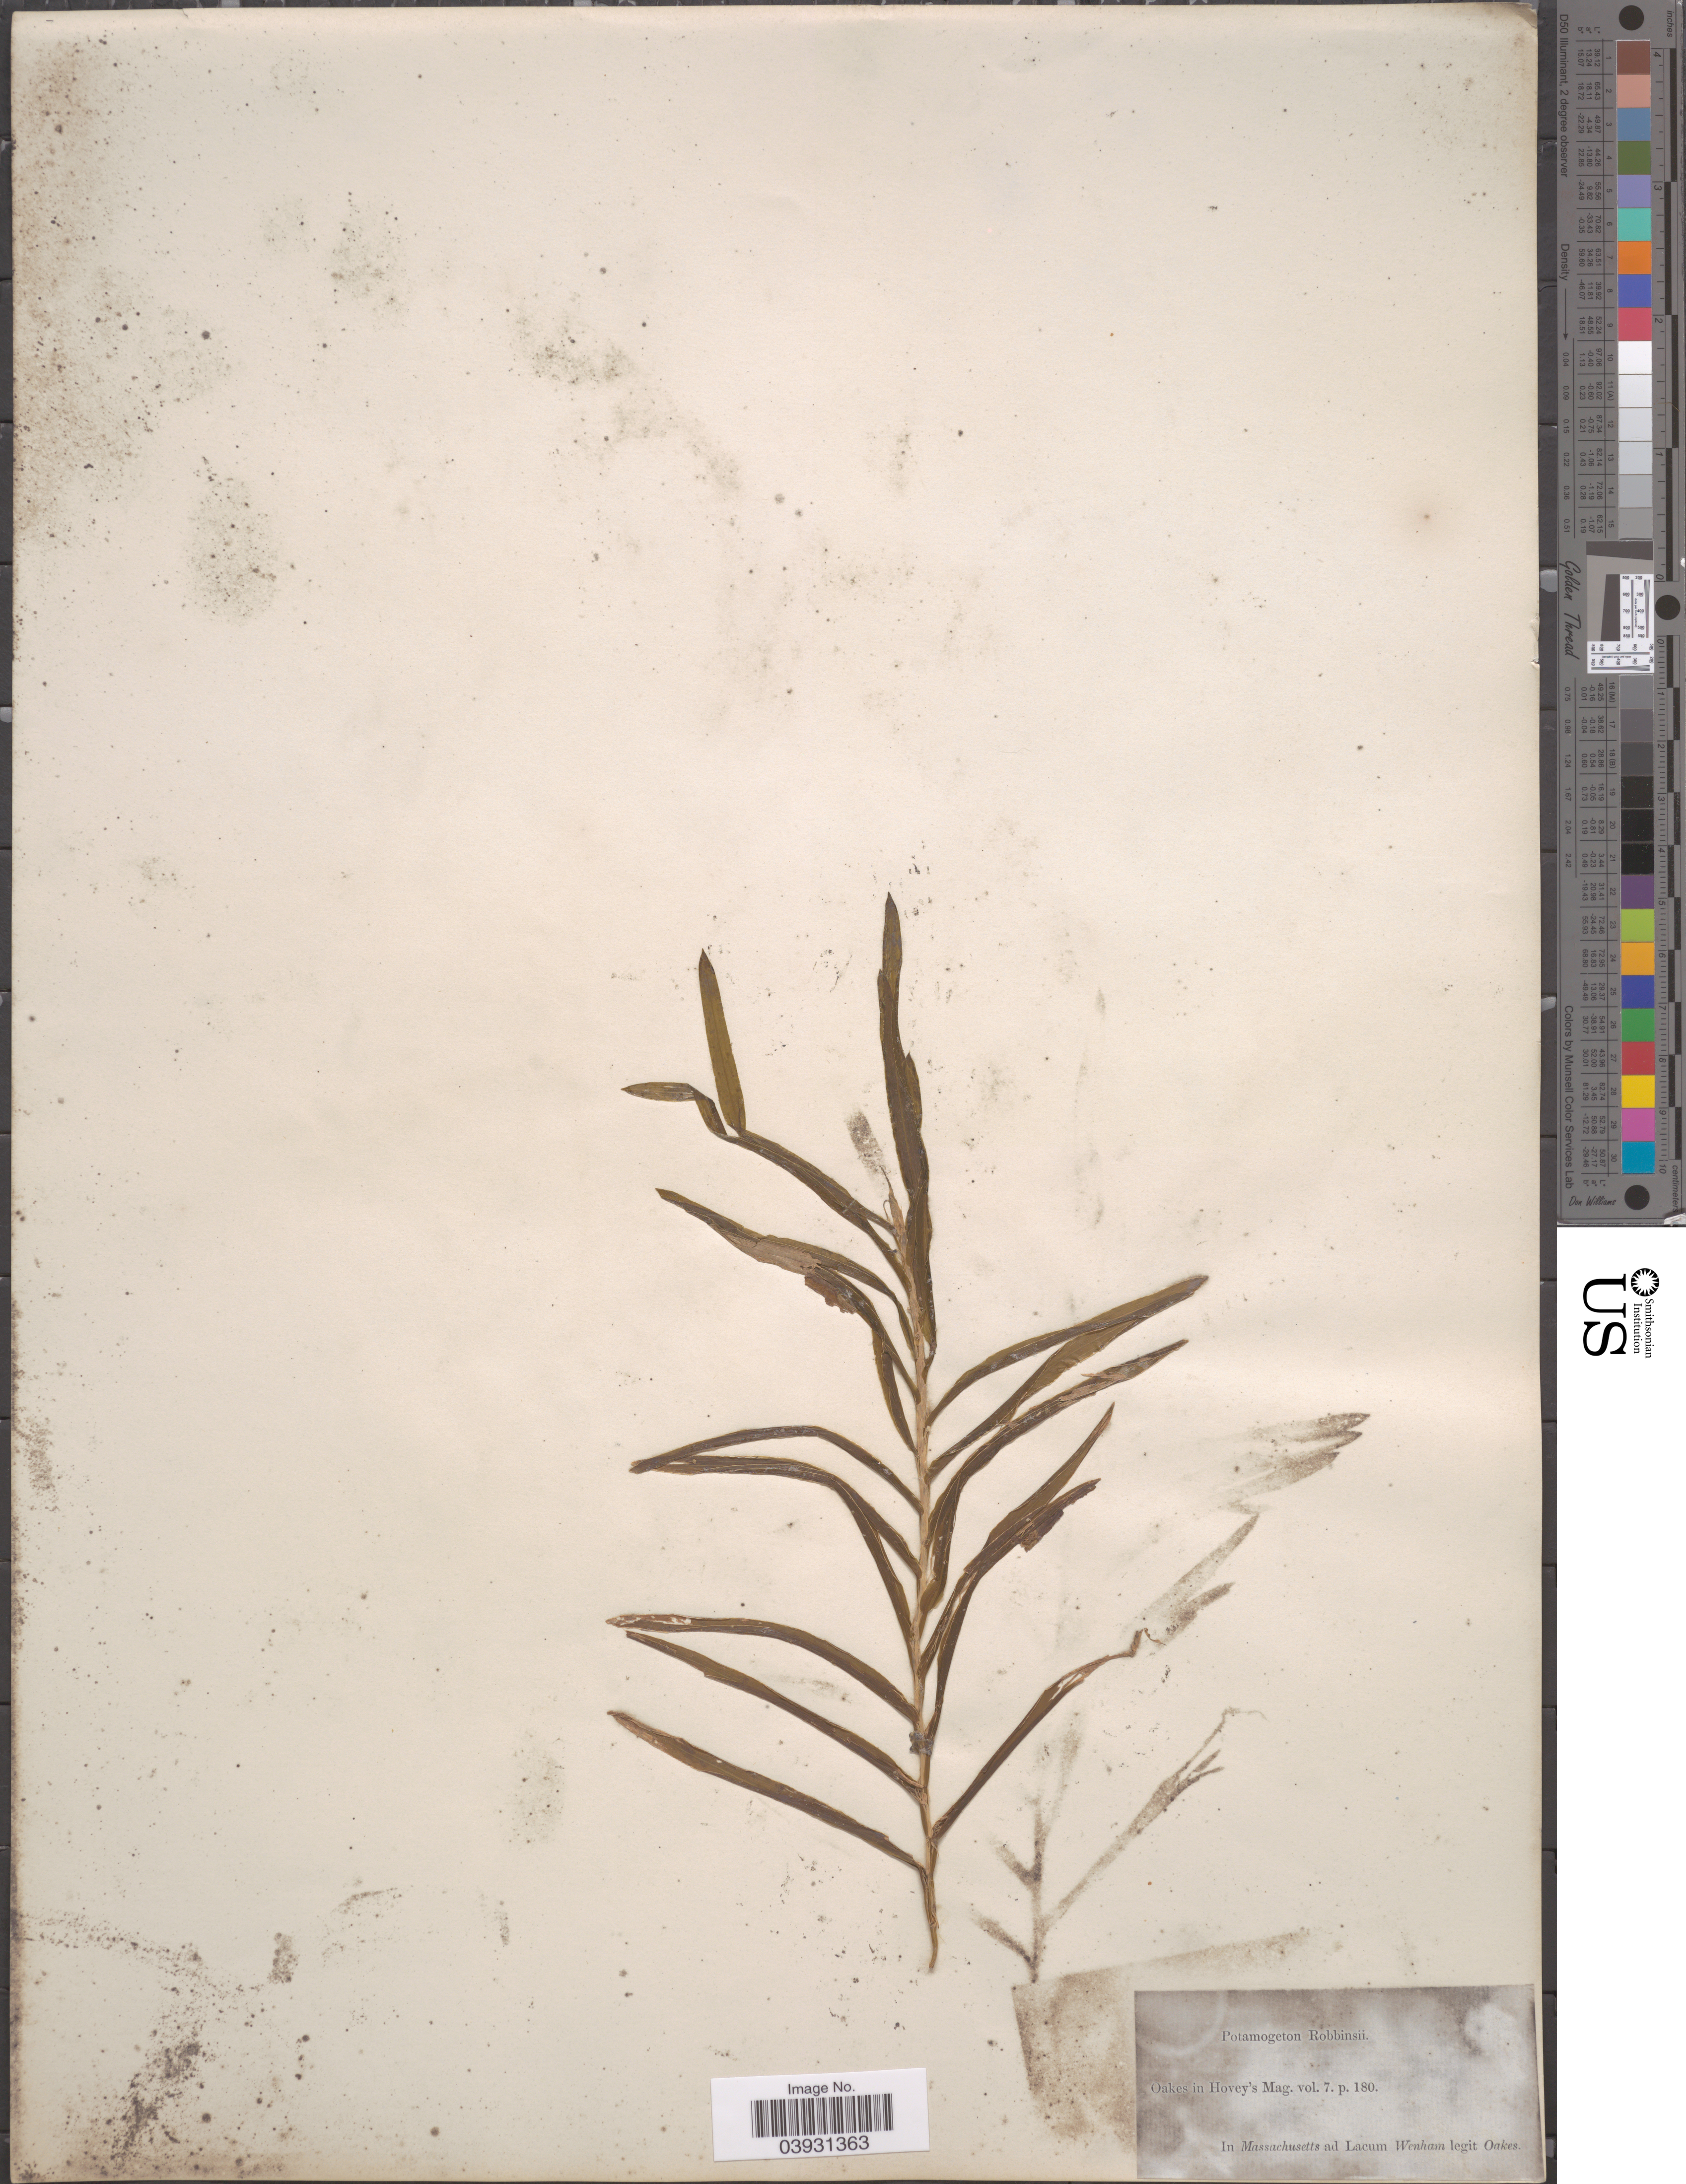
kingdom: Plantae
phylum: Tracheophyta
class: Liliopsida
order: Alismatales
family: Potamogetonaceae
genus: Potamogeton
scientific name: Potamogeton robbinsii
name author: Oakes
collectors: -. Oakes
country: United States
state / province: Massachusetts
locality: Ad Lacum Wenham.